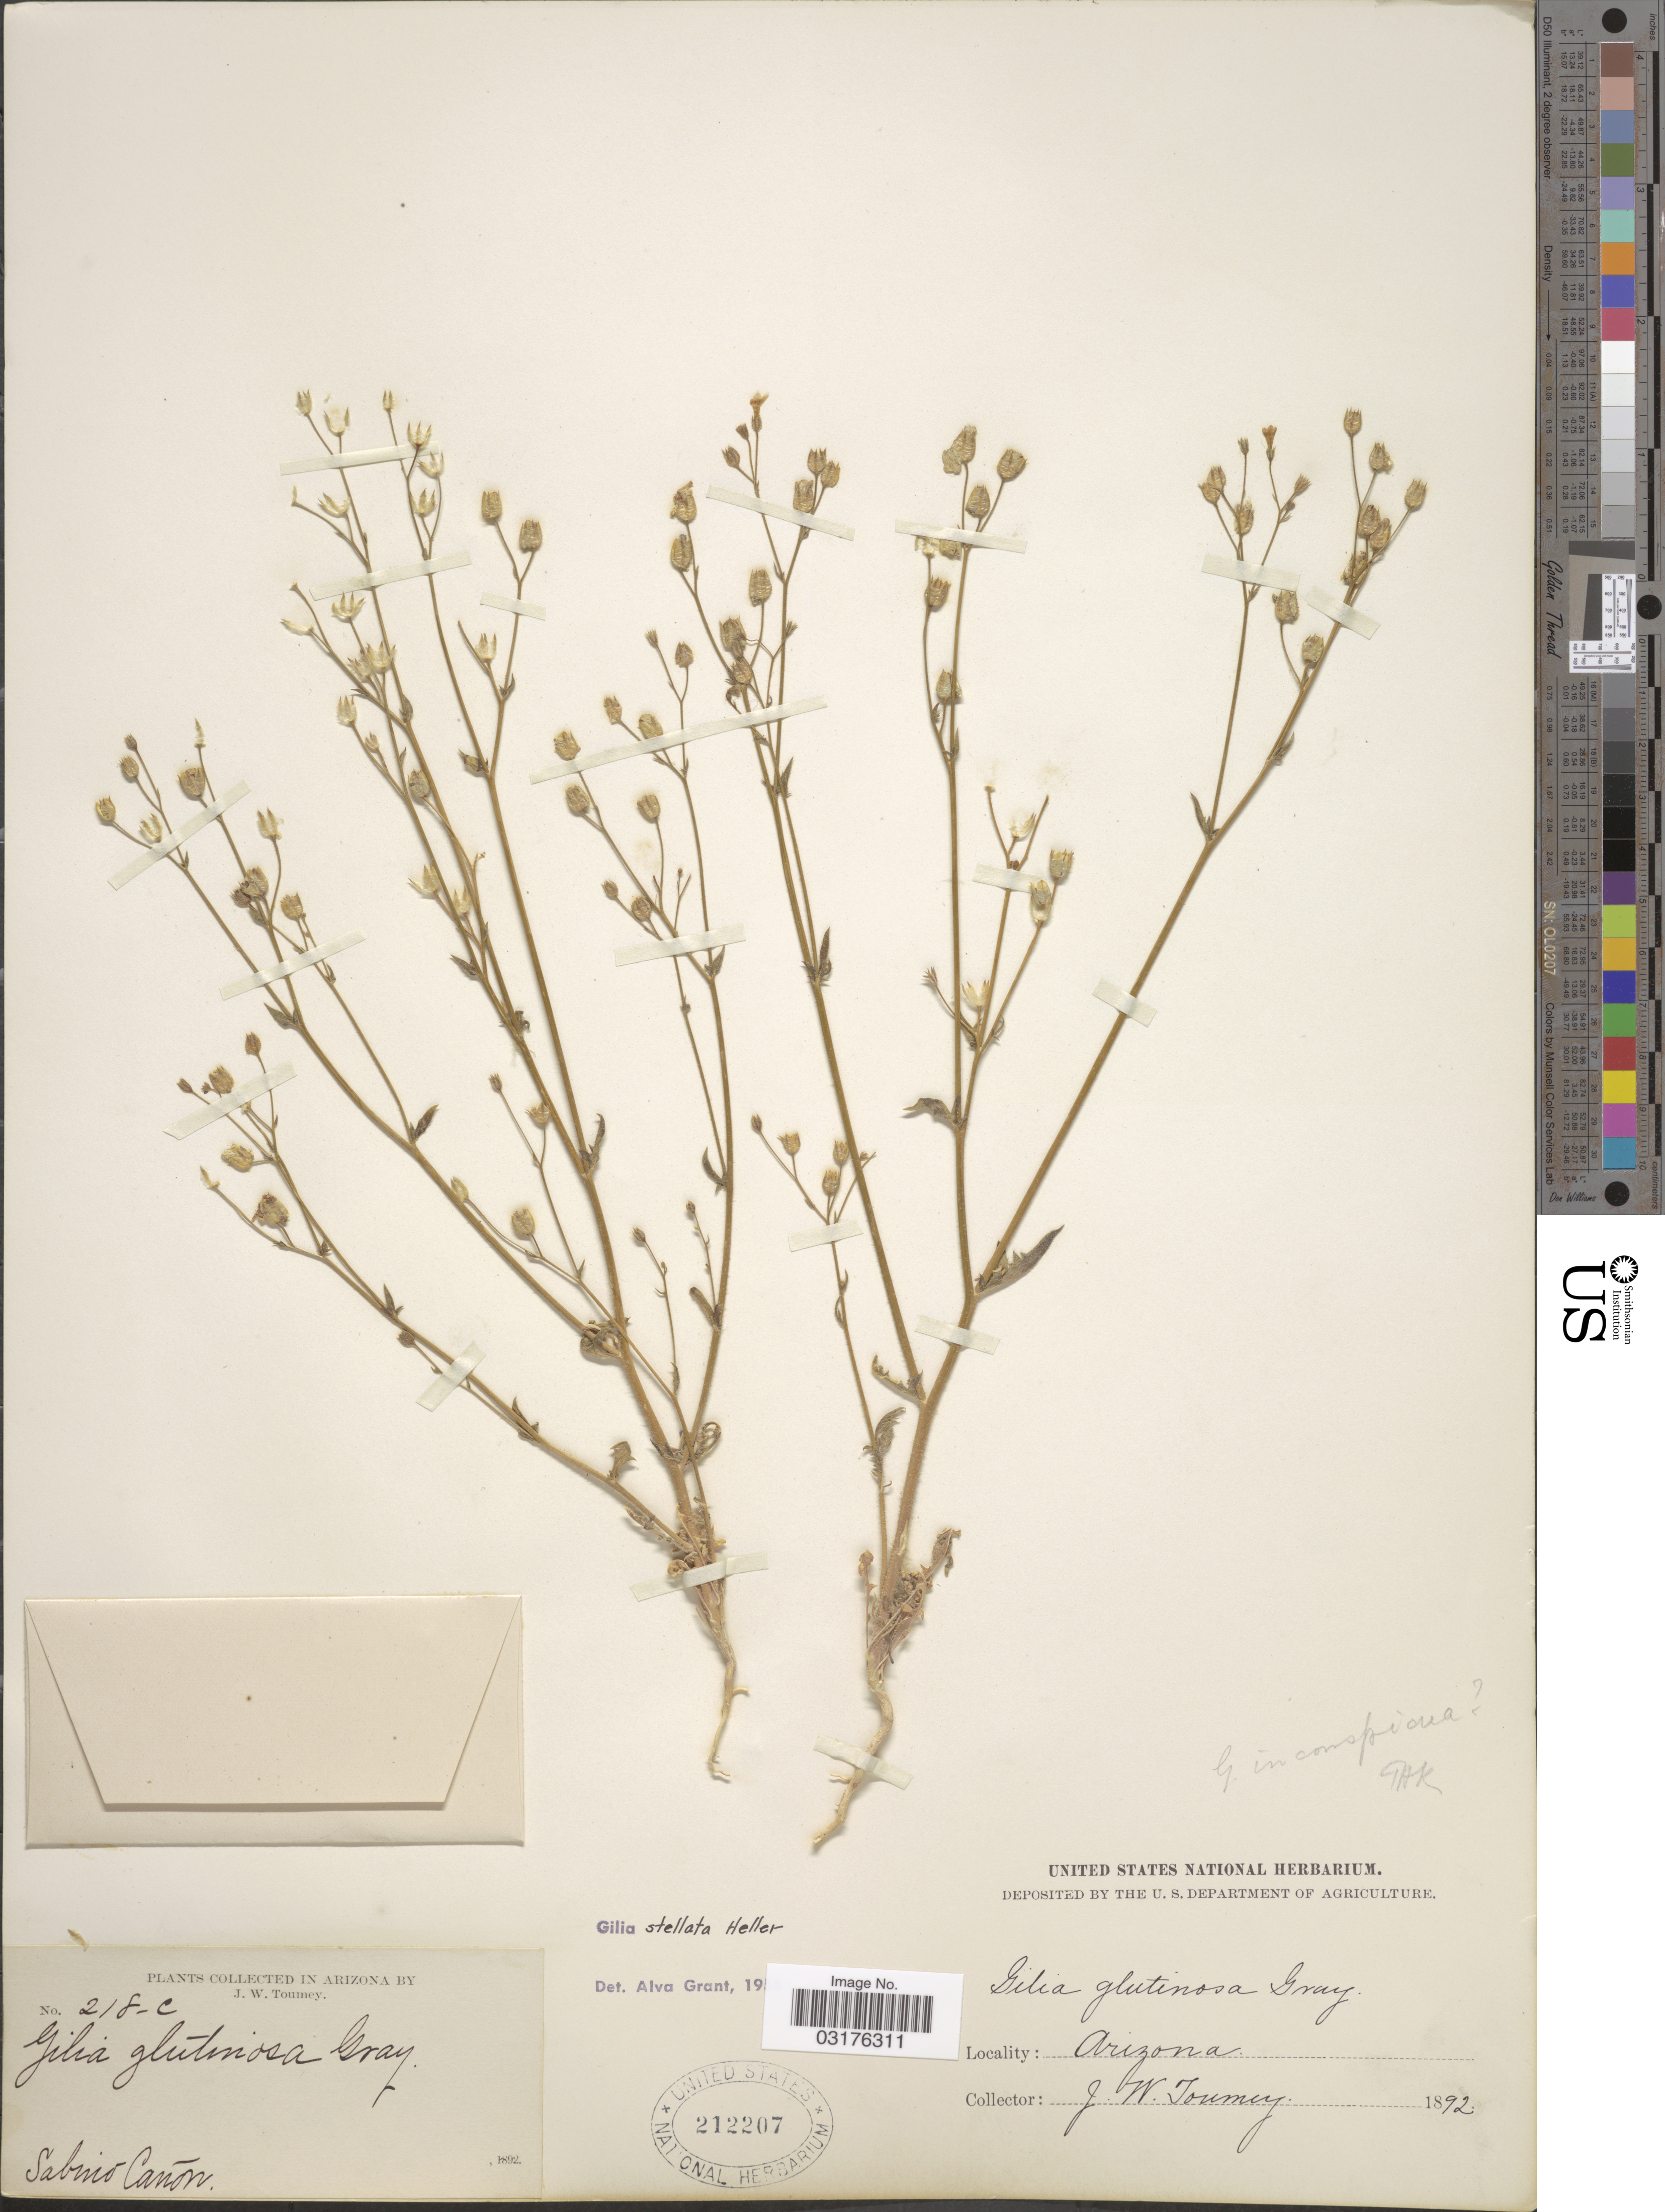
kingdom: Plantae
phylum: Tracheophyta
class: Magnoliopsida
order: Ericales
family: Polemoniaceae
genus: Gilia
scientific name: Gilia stellata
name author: A. Heller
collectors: J. W. Toumey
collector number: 218-c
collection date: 1892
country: United States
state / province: Arizona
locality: Sabino Cañon.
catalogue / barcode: US 212207